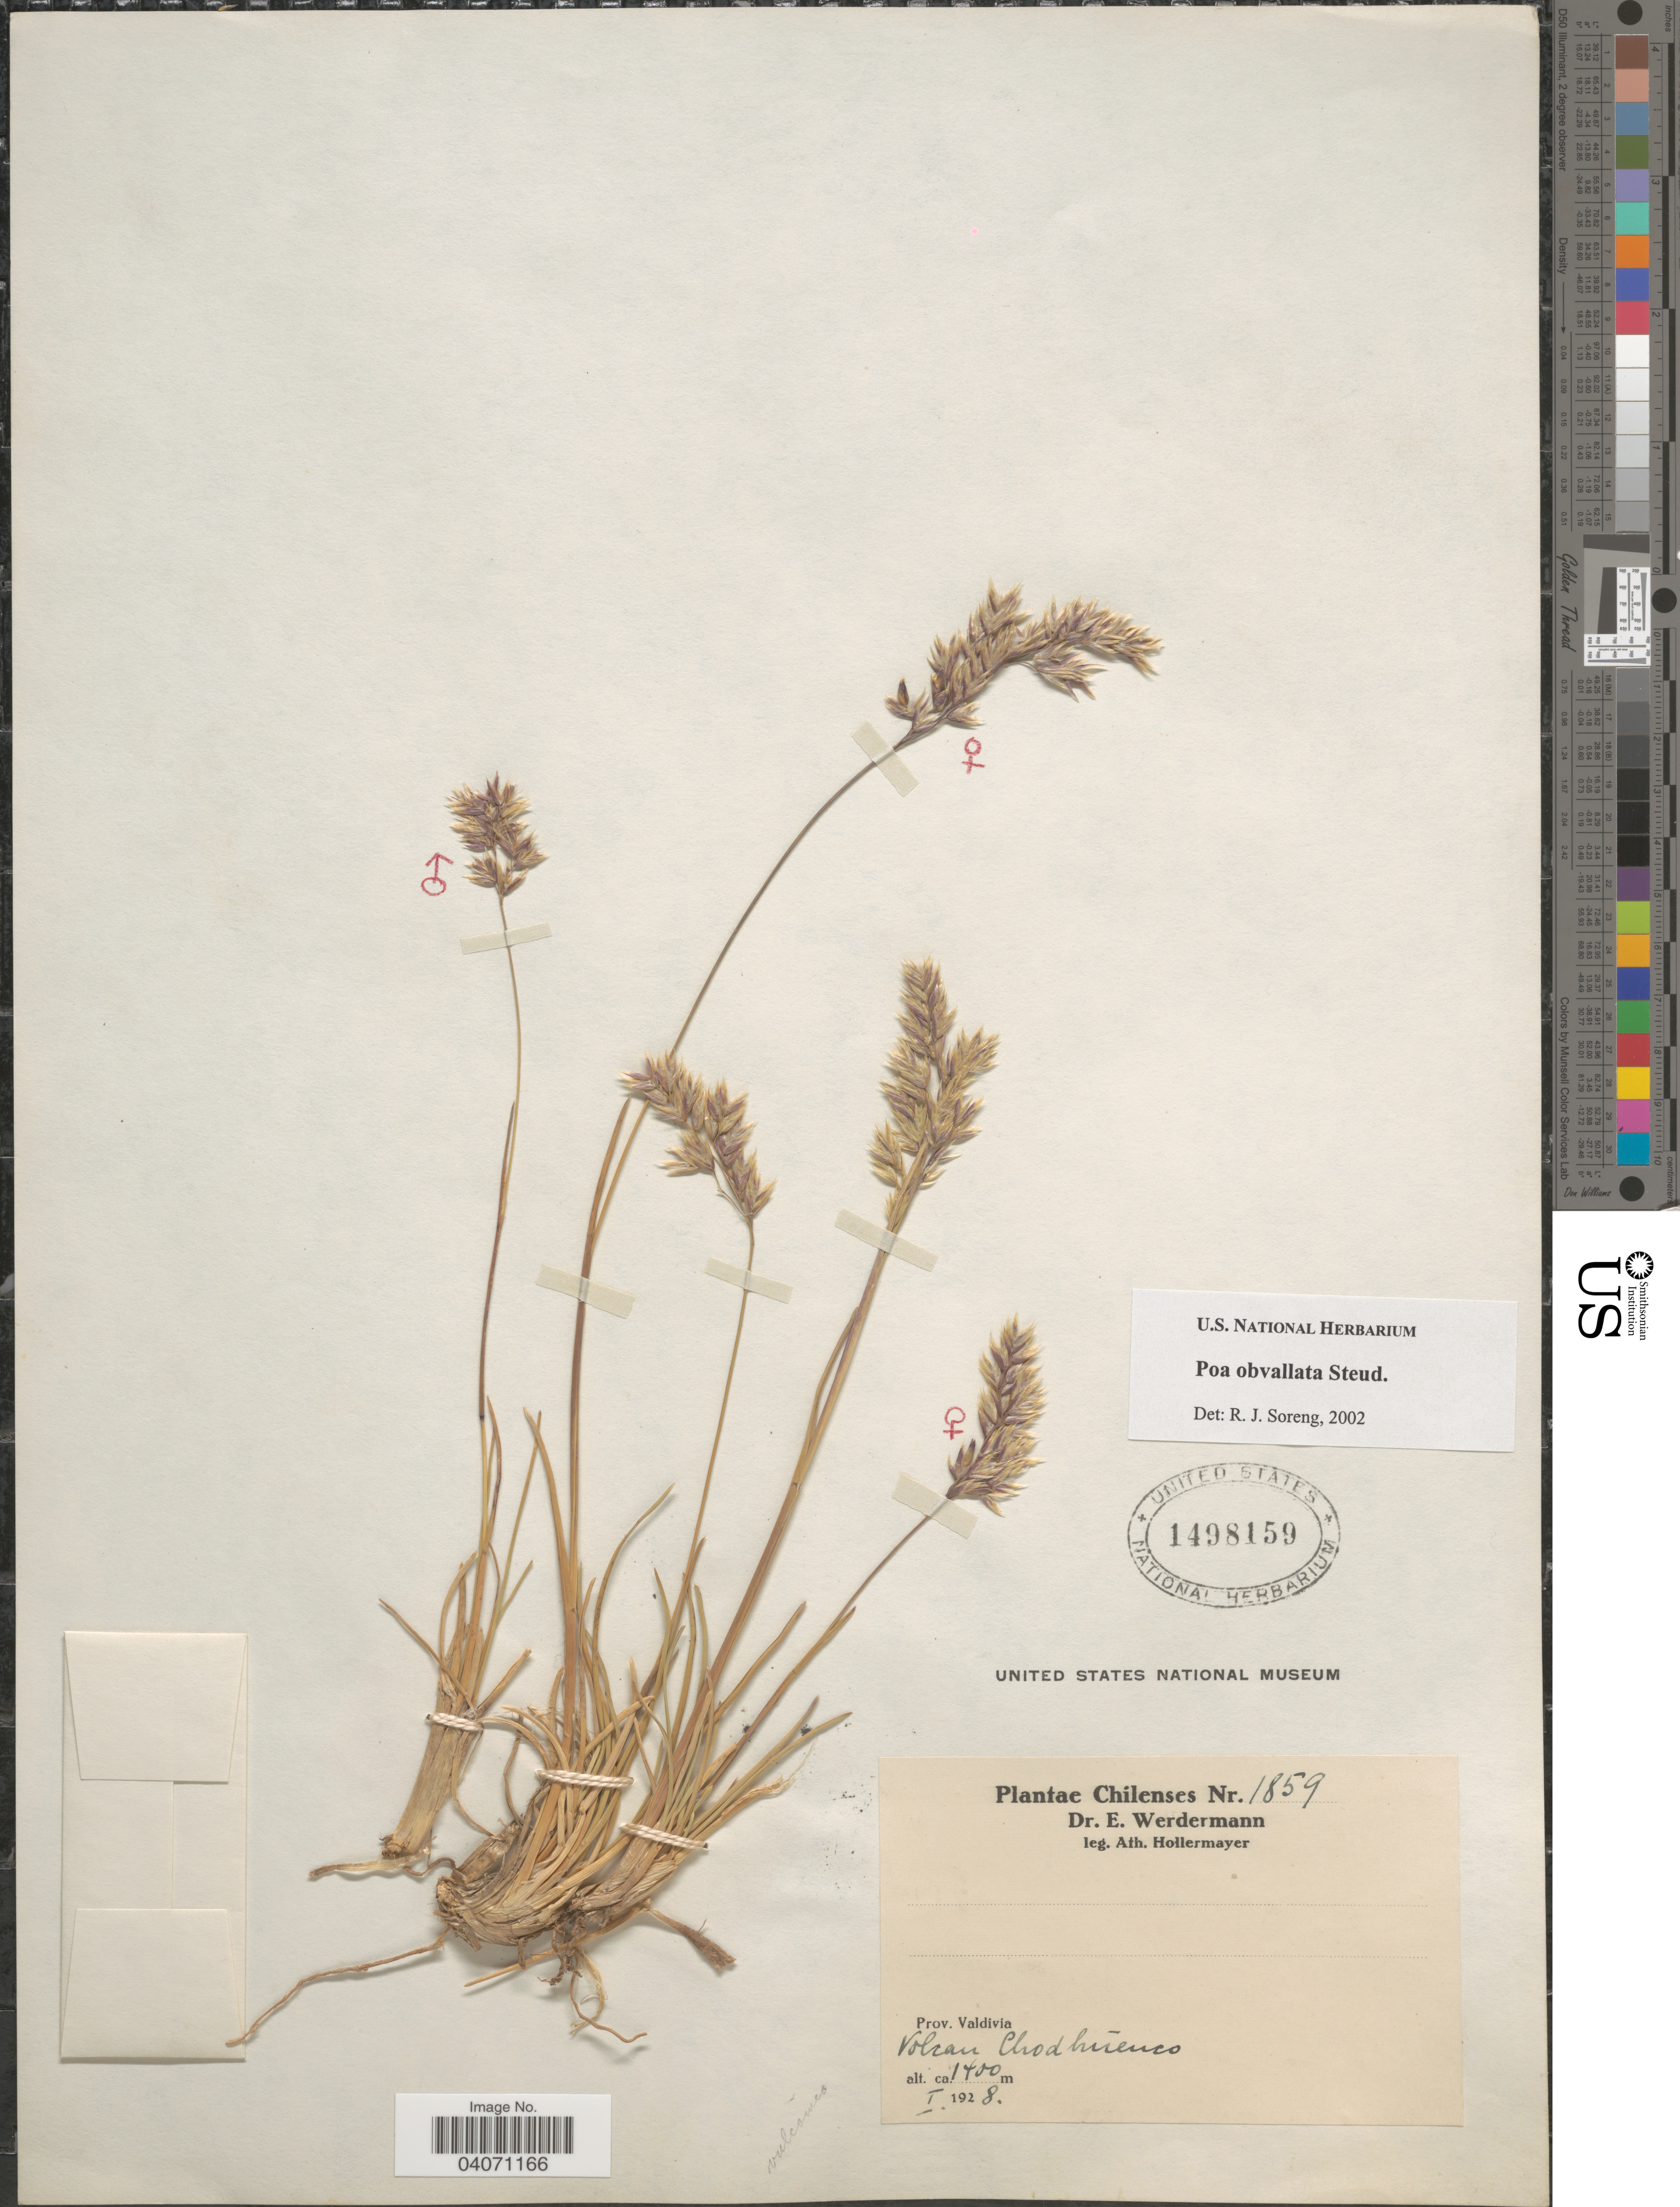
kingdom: Plantae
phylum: Tracheophyta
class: Liliopsida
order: Poales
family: Poaceae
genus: Poa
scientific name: Poa obvallata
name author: Steud.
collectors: A. Hollermayer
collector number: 1859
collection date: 1928-01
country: Chile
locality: Prov. Valdivia. Volcan Choshuenco.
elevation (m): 1400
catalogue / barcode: US 1498159